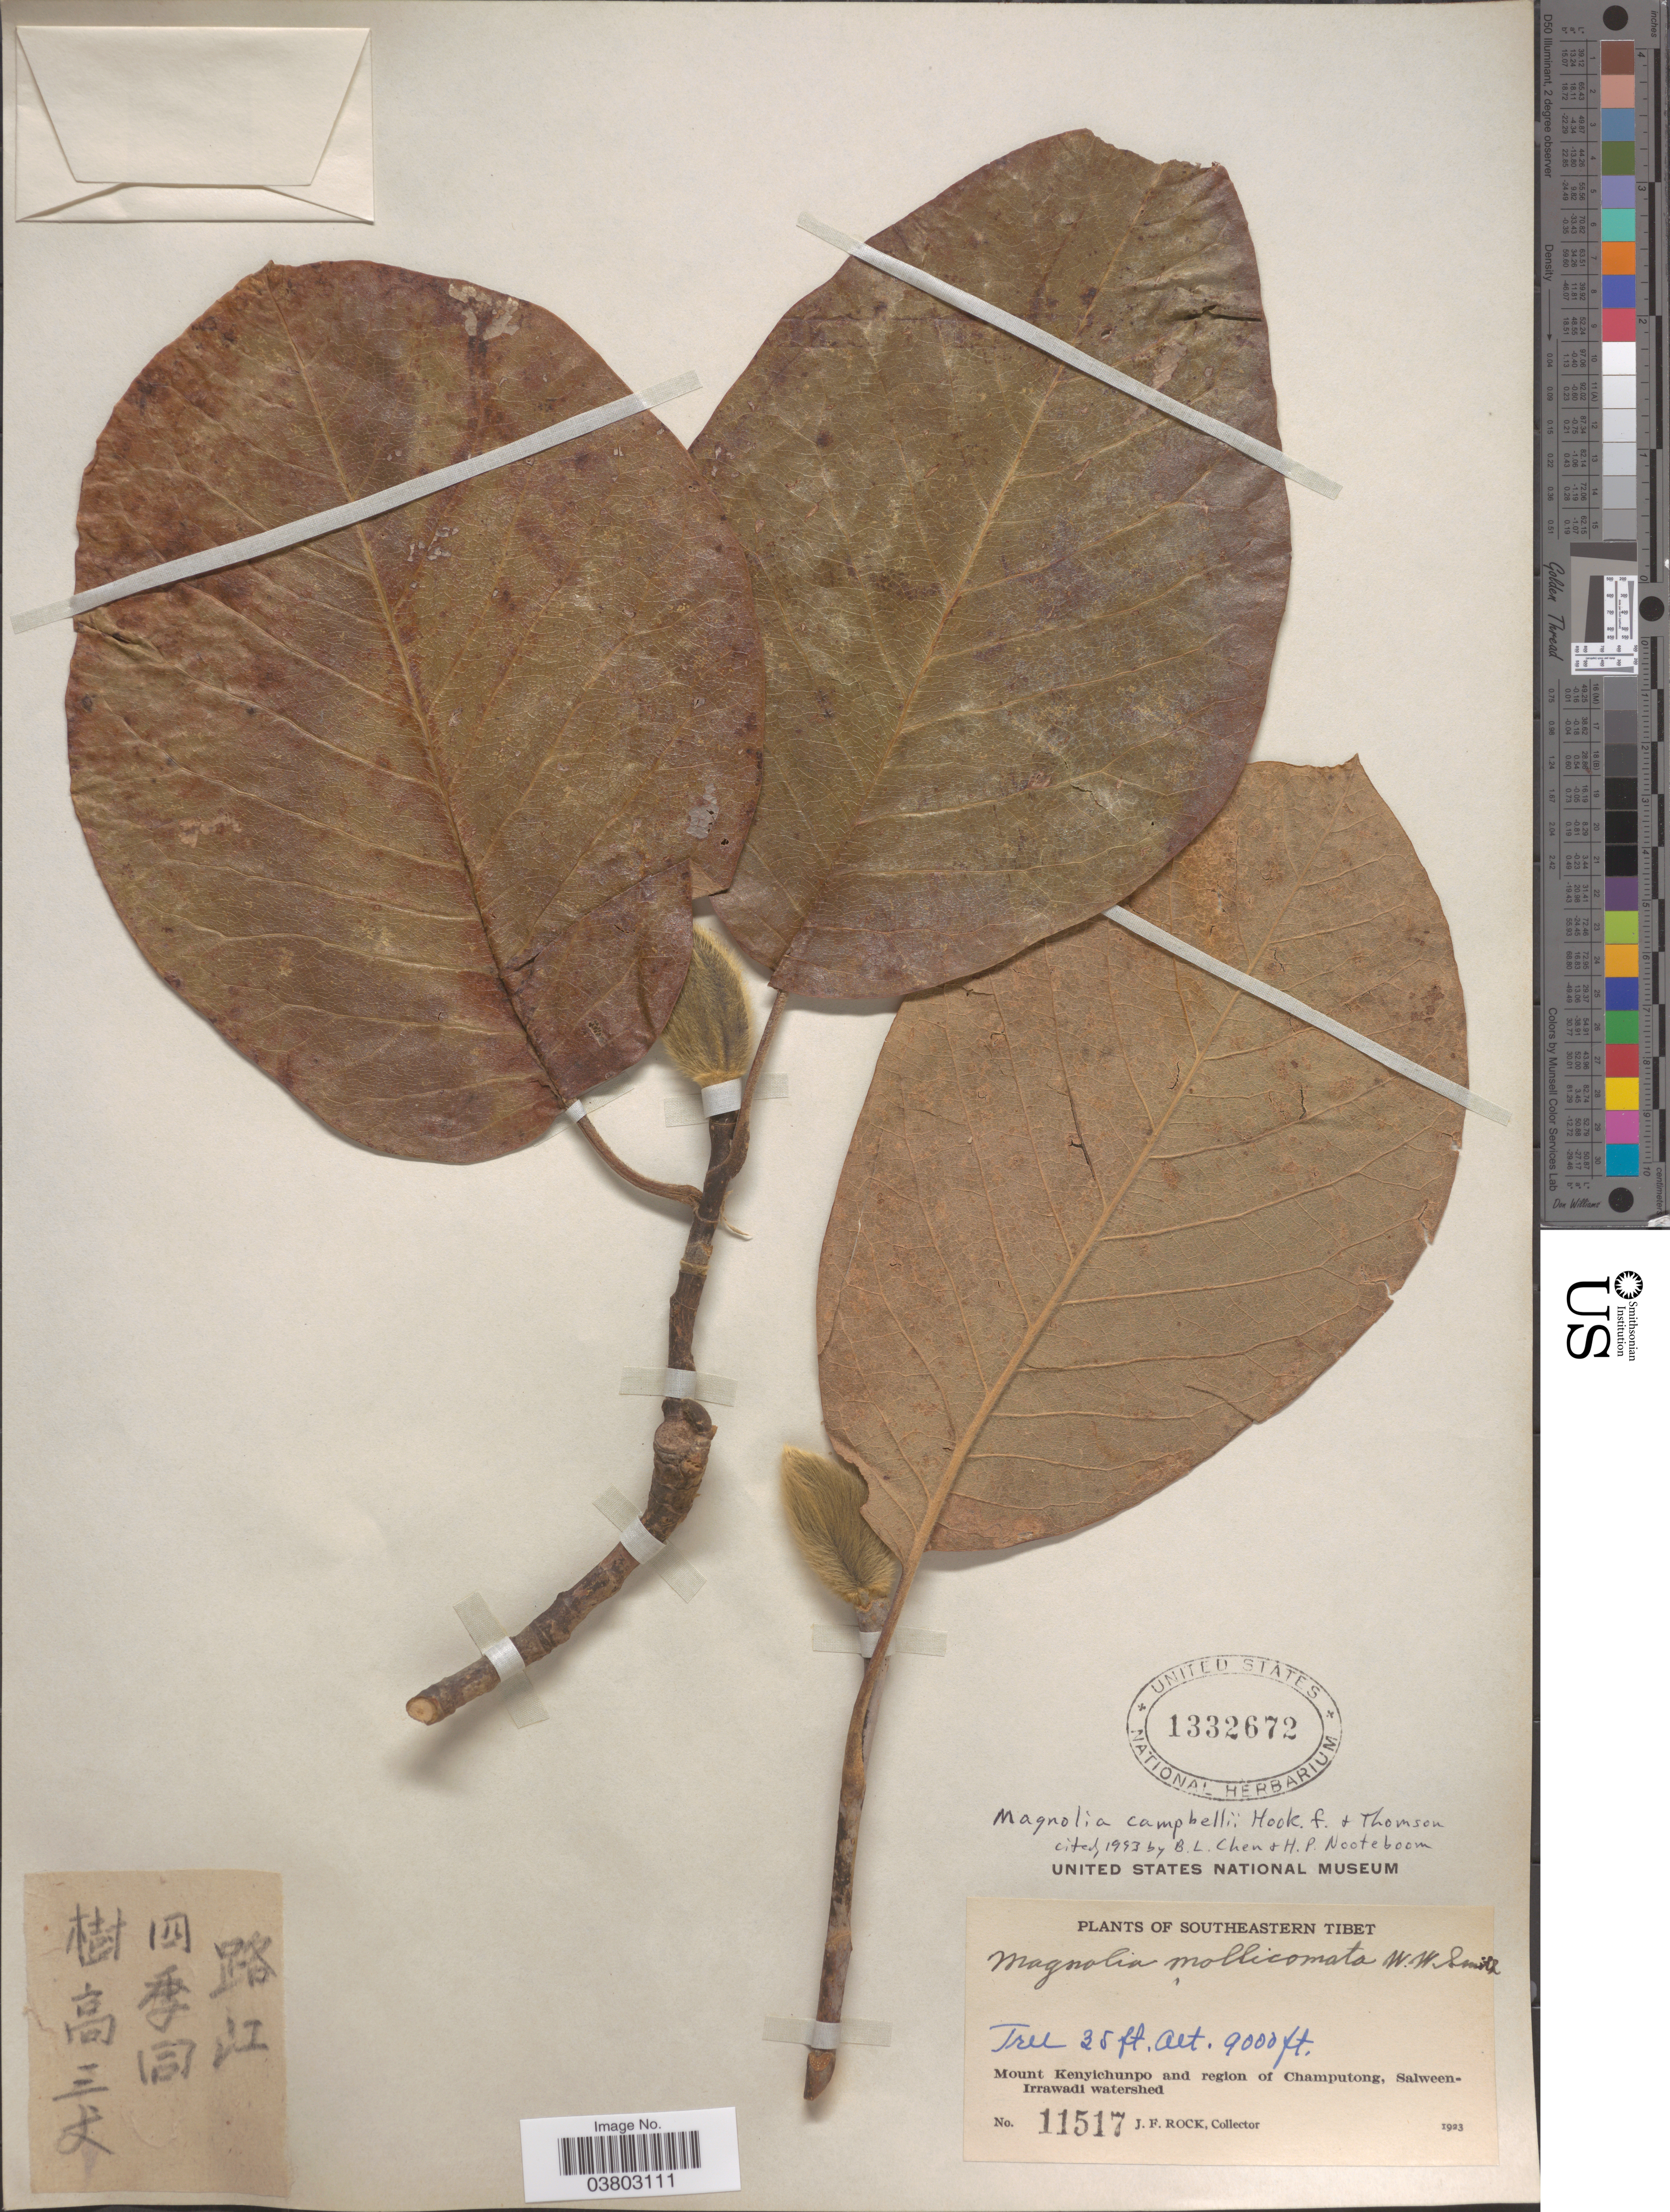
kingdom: Plantae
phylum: Tracheophyta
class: Magnoliopsida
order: Magnoliales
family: Magnoliaceae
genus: Magnolia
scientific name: Magnolia campbellii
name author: Hook. f. & Thomson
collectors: J. Rock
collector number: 11517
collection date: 1923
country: China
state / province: Xizang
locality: Southeastern Tibet. Mount Kenyichunpo and region of Champutong, Salween-Irrawadi watershed.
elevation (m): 2743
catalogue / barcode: US 1332672